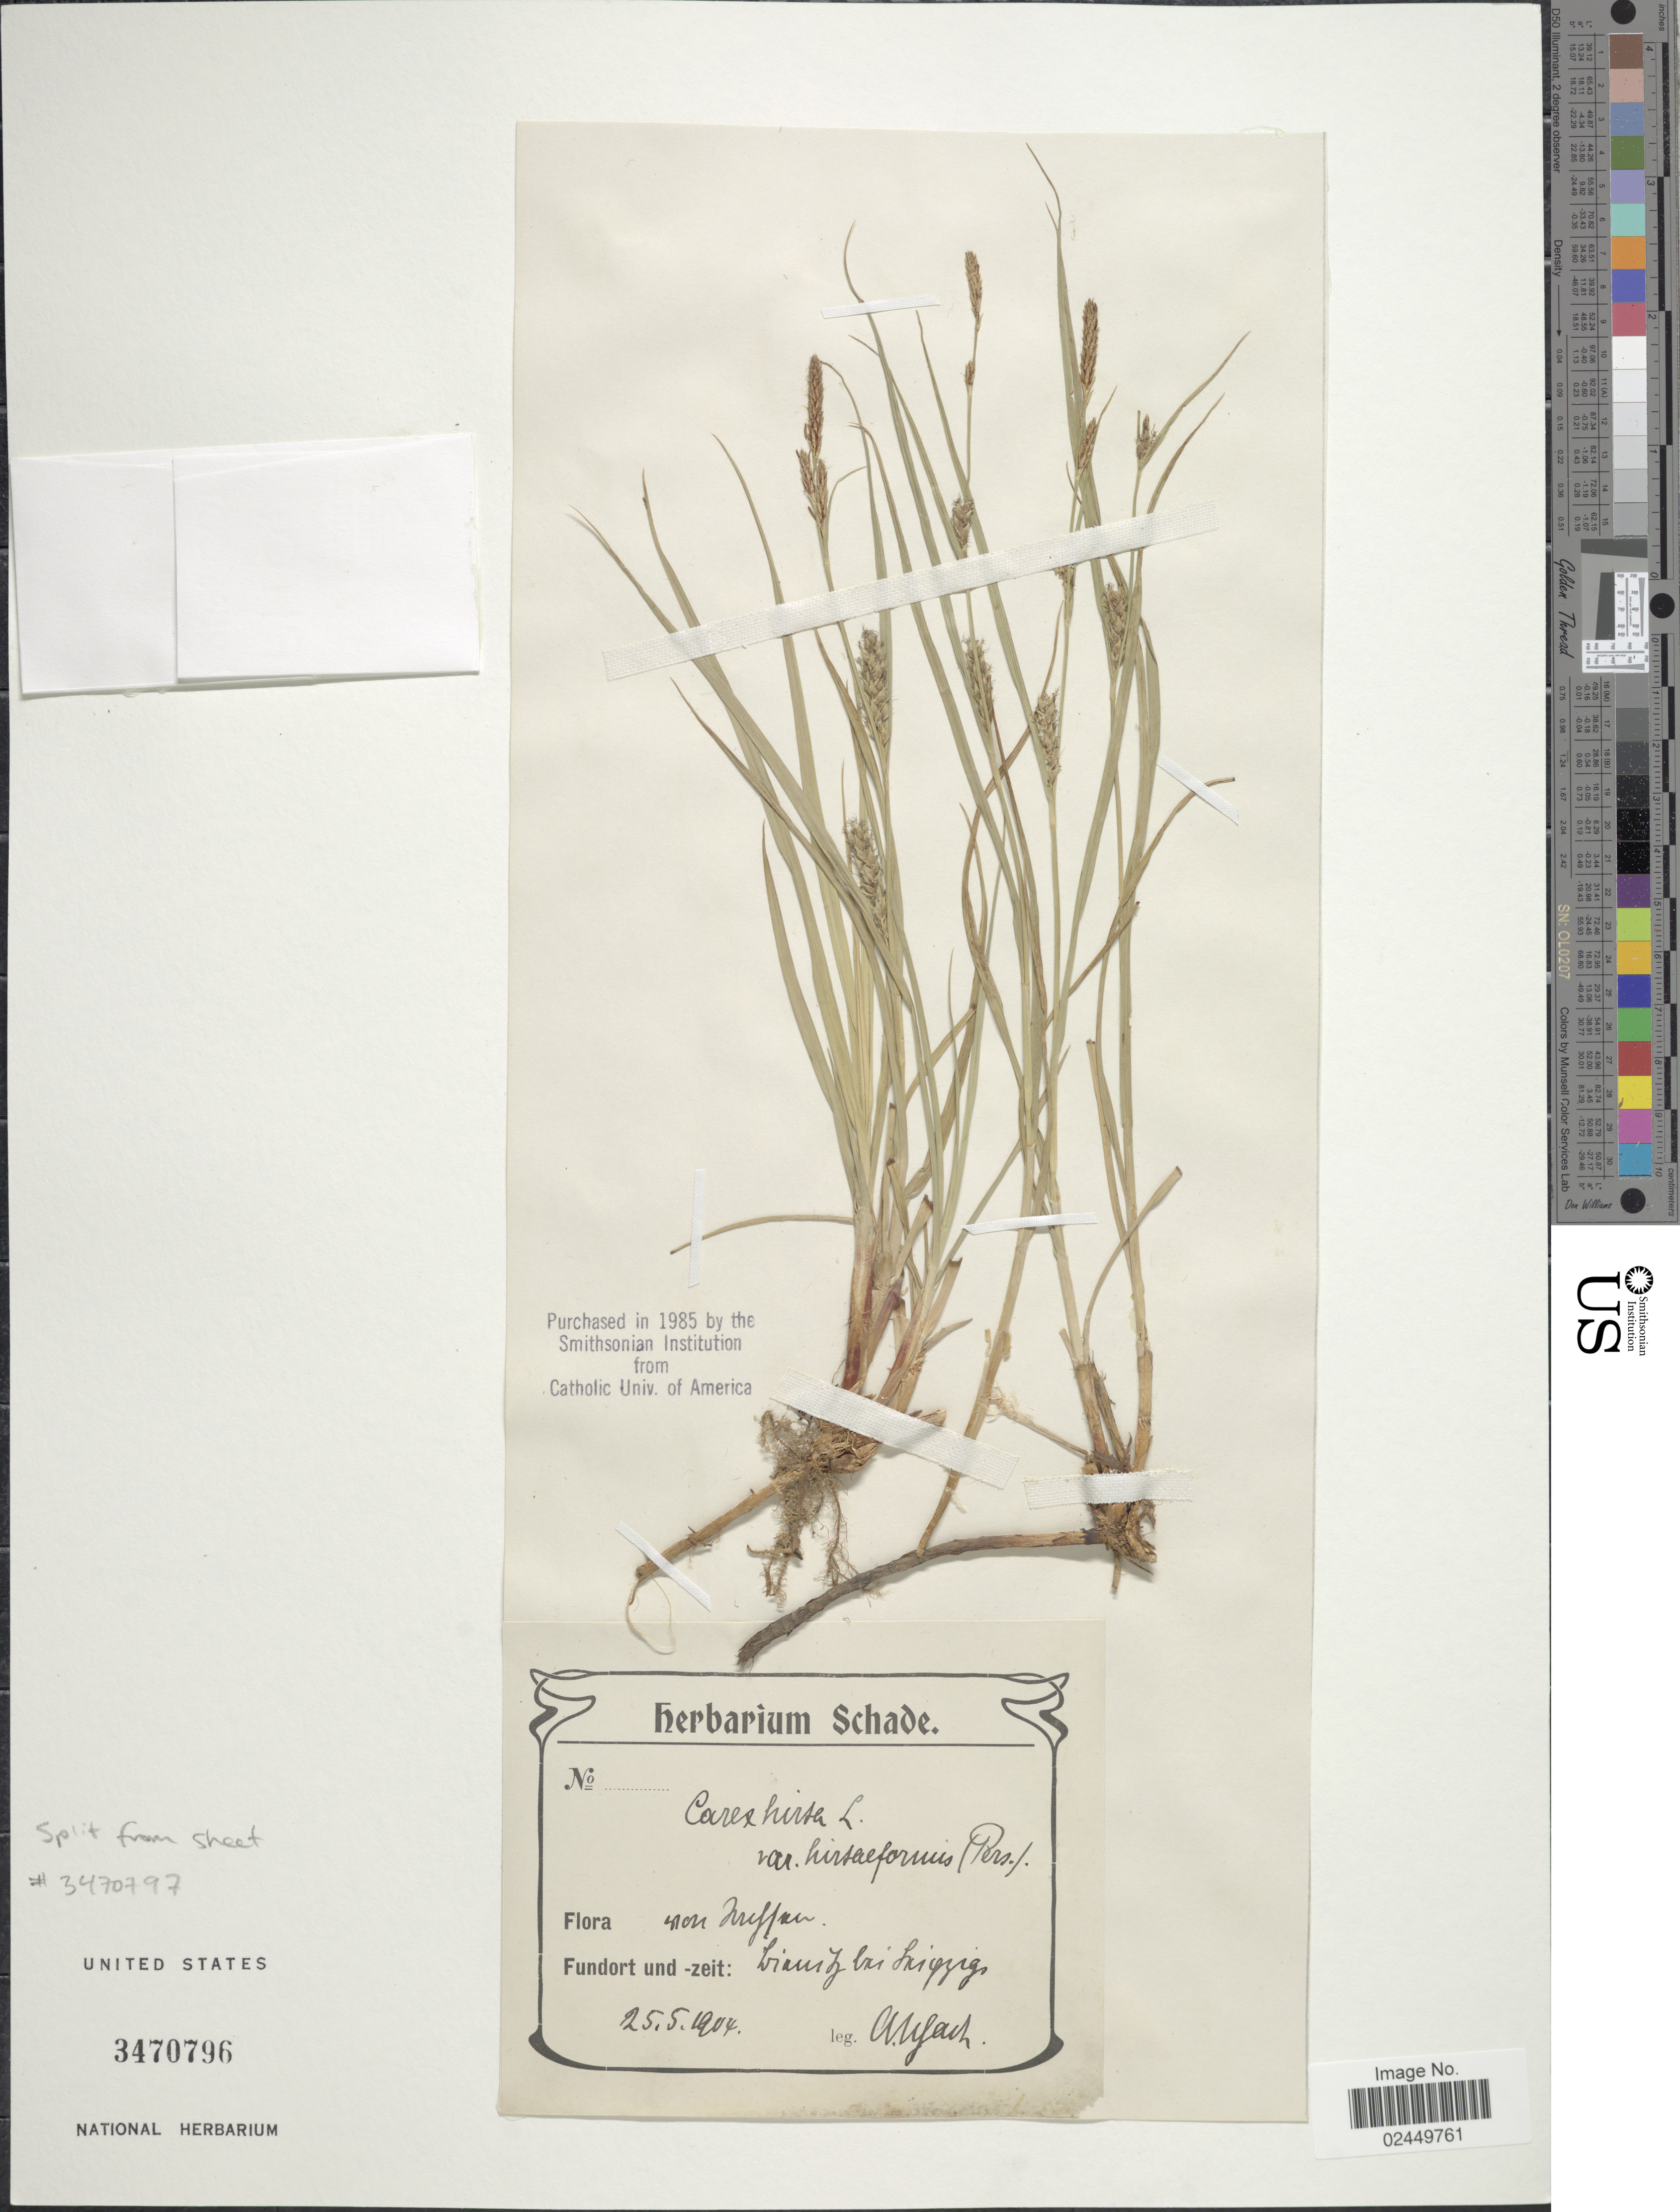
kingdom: Plantae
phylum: Tracheophyta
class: Liliopsida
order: Poales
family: Cyperaceae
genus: Carex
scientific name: Carex hirta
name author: L.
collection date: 1904-05-25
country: Germany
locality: Lianitz [interpreted] bei Leipzig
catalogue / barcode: US 3470796